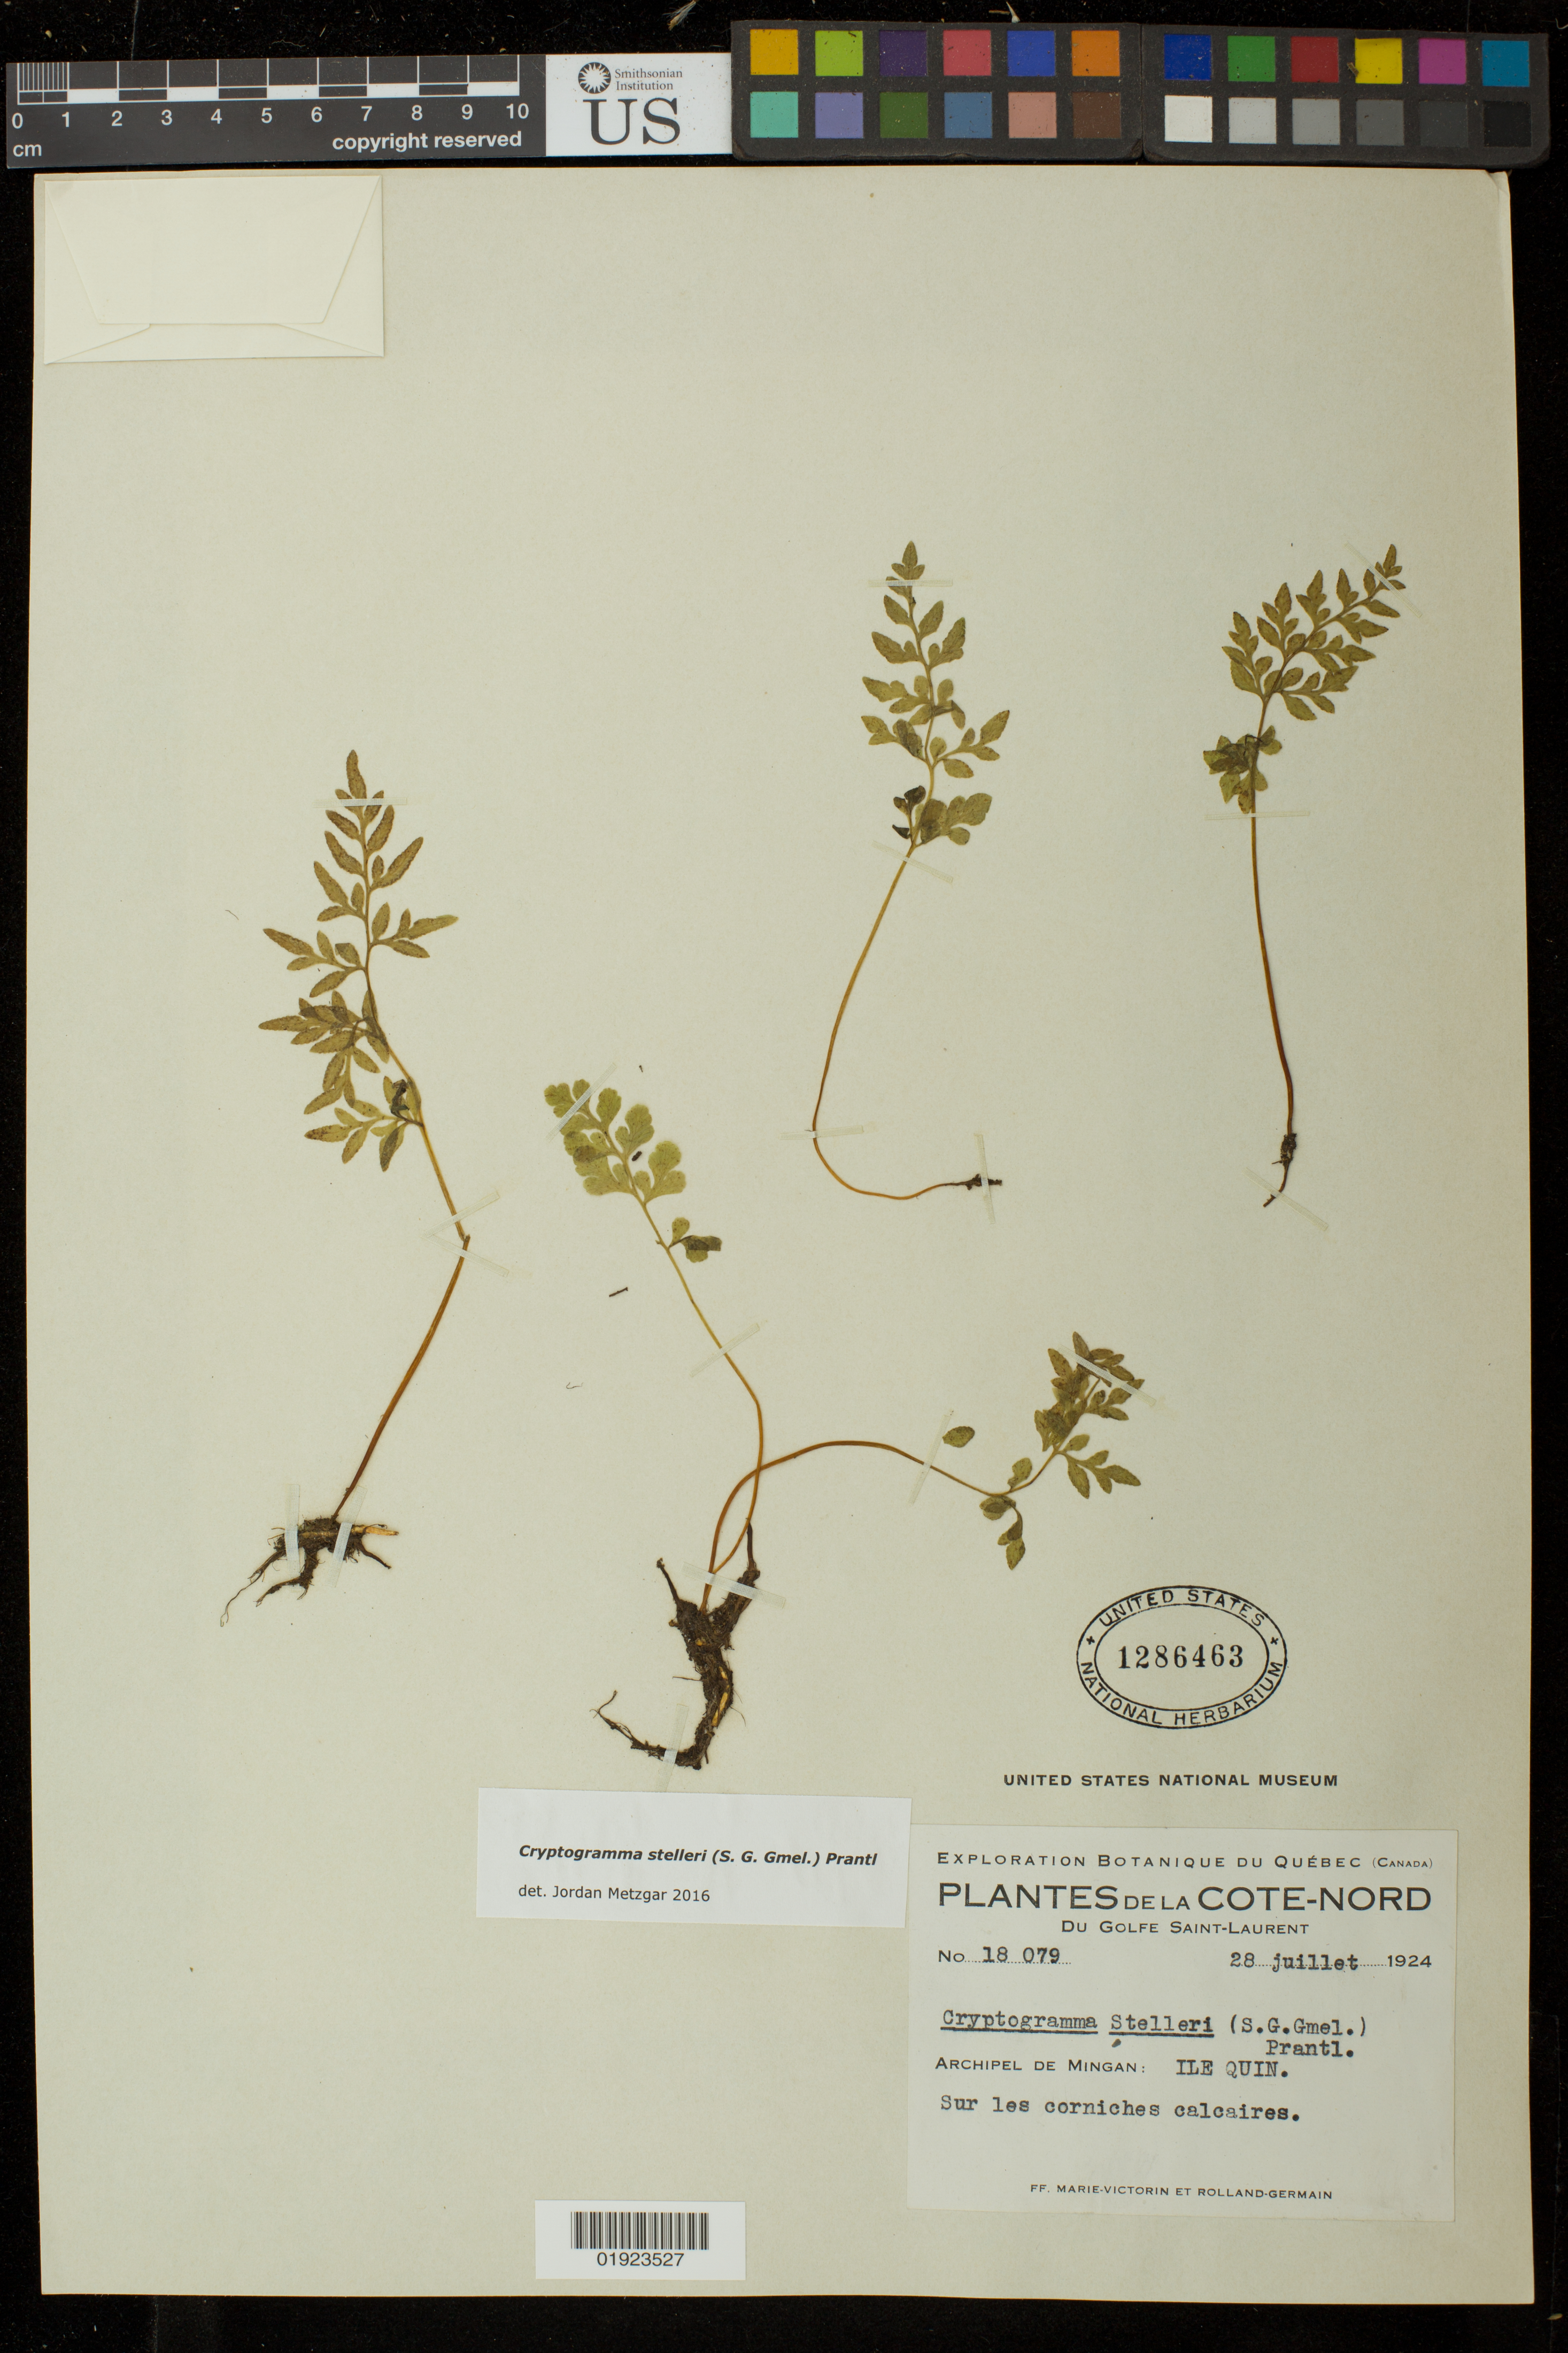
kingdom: Plantae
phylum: Tracheophyta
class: Polypodiopsida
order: Polypodiales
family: Pteridaceae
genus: Cryptogramma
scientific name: Cryptogramma stelleri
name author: (S.G. Gmel.) Prantl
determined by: Metzgar, Jordan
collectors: F. Marie-Victorin & Rolland-Germain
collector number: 18 079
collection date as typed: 28 juillet 1924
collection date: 1924-07-28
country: Canada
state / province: Quebec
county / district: Côte-Nord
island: Île Quinn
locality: Archipel de Mingan: Ile Quin.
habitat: sur les corniches calcaires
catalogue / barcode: US 1286463